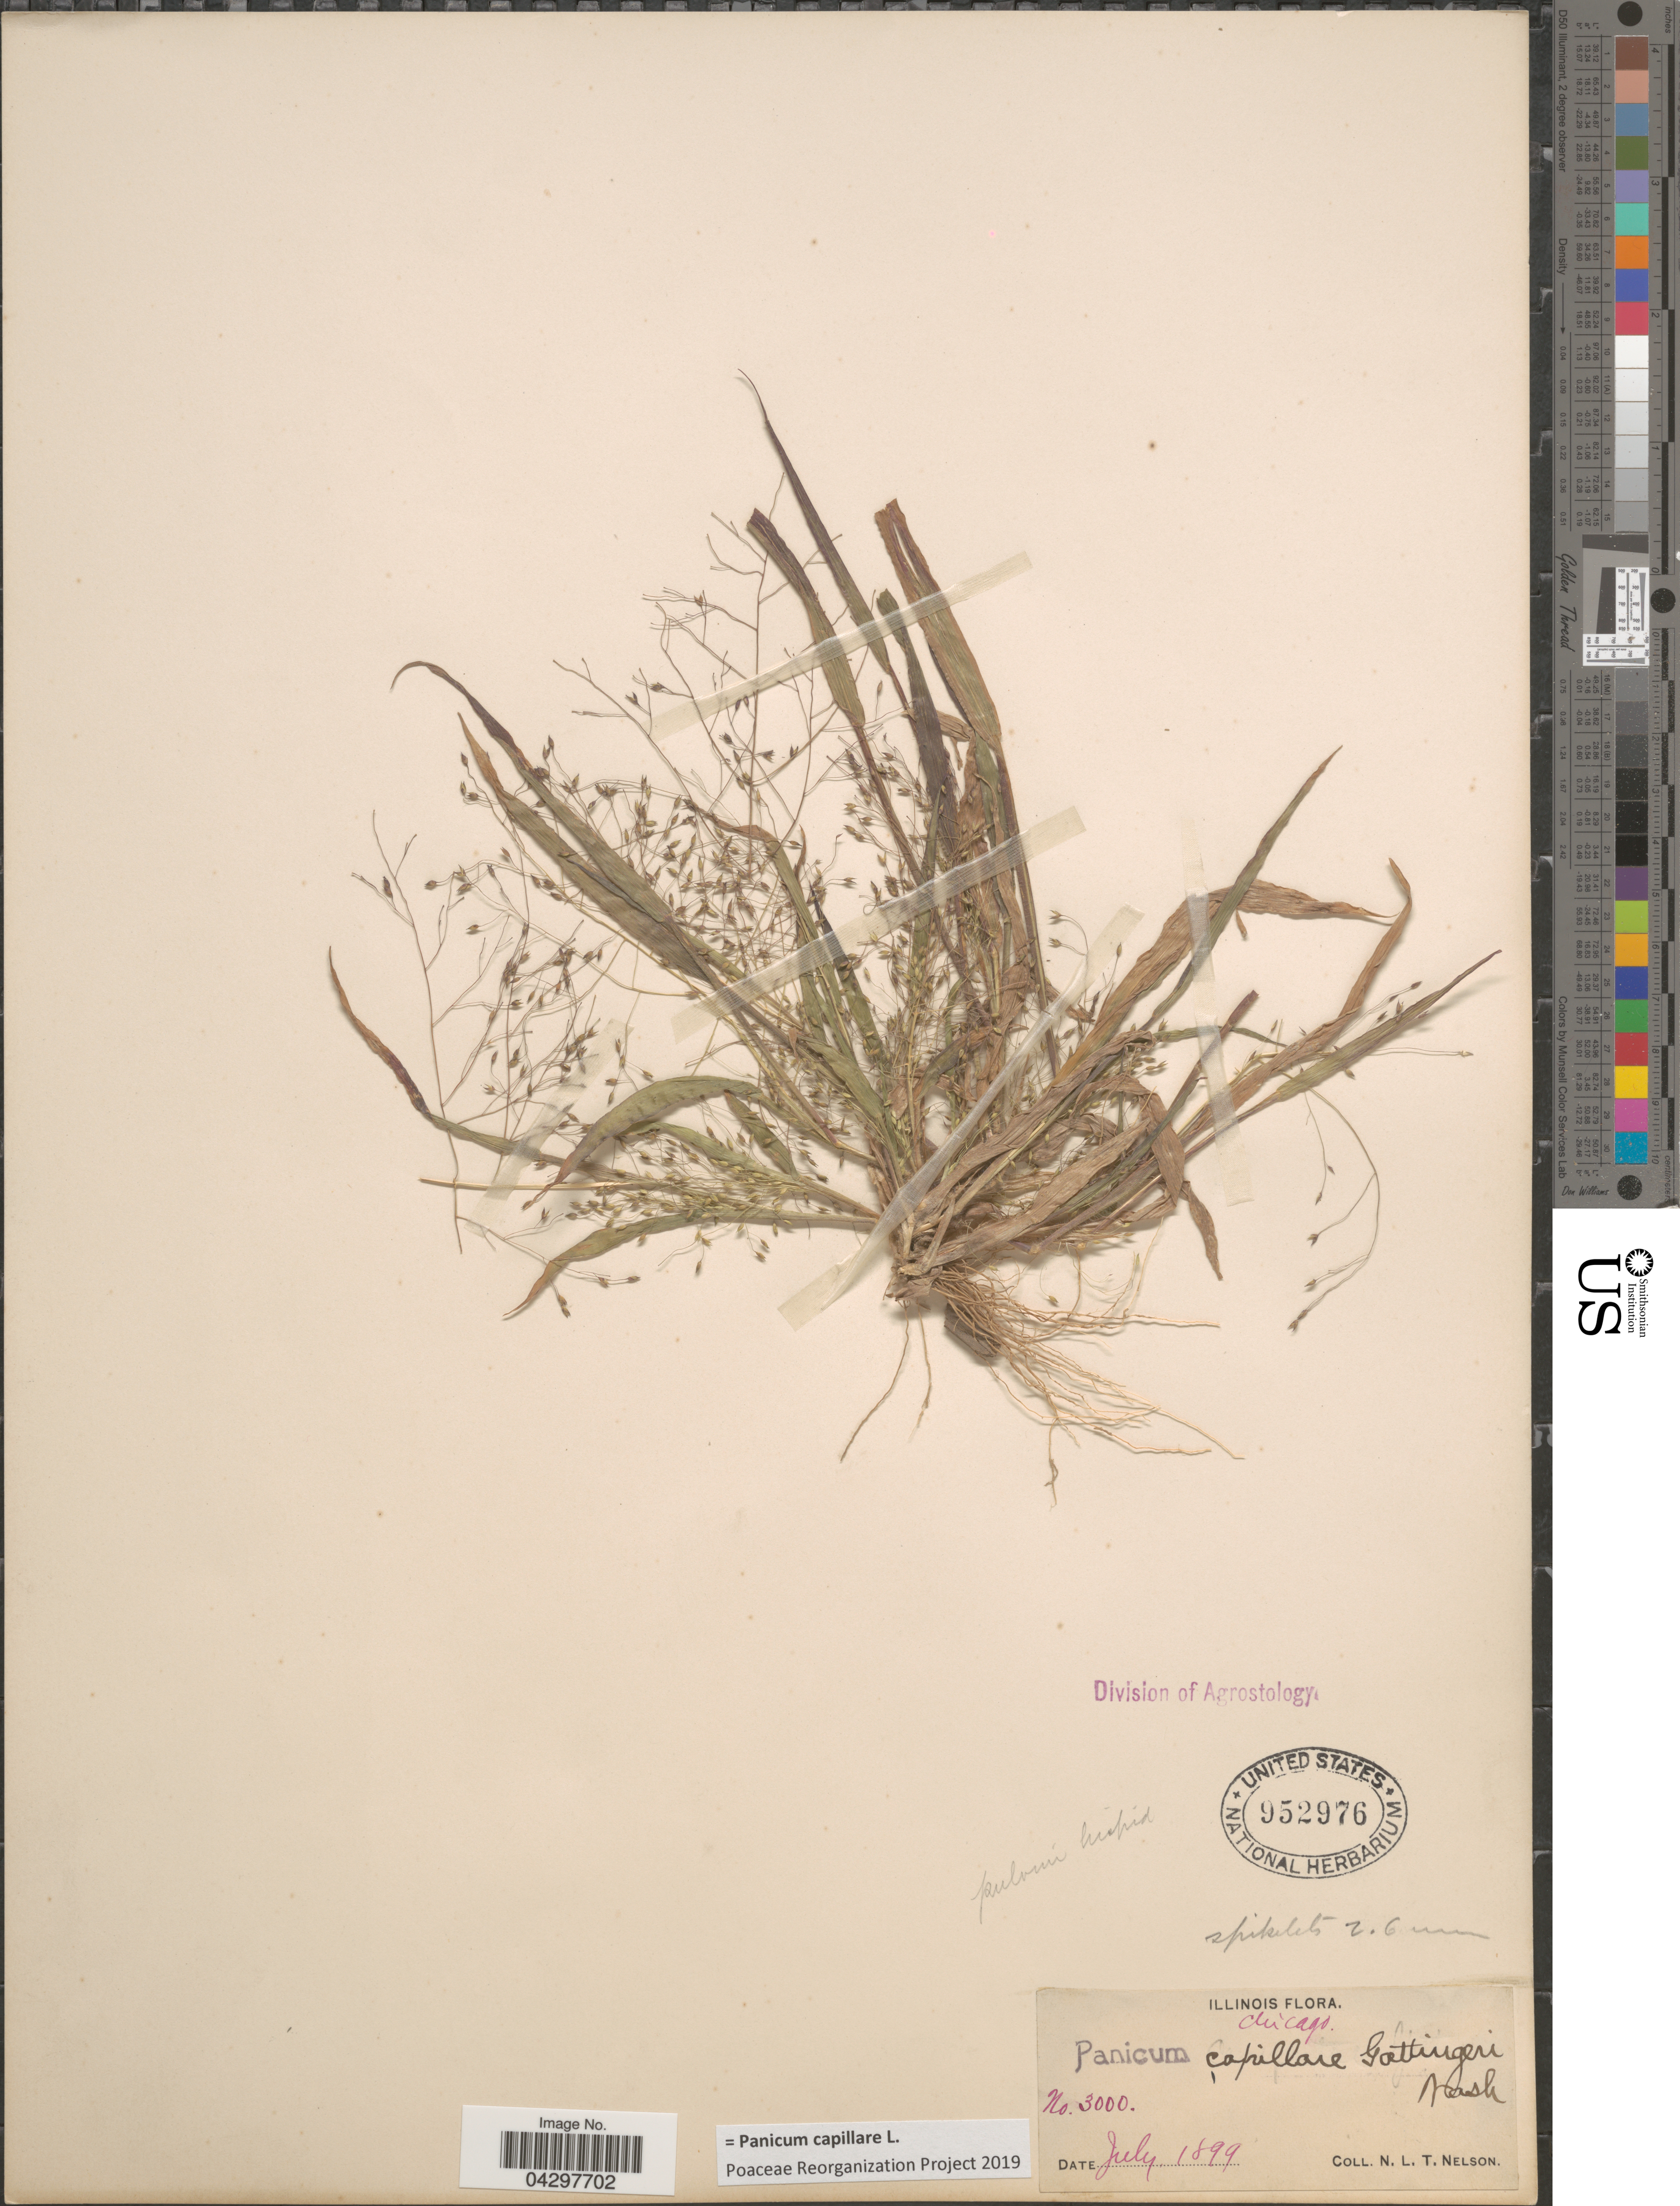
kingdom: Plantae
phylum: Tracheophyta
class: Liliopsida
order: Poales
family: Poaceae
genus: Panicum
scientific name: Panicum capillare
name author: L.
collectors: N. L. T. Nelson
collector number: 3000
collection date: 1899-07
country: United States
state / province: Illinois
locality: Chicago.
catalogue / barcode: US 952976